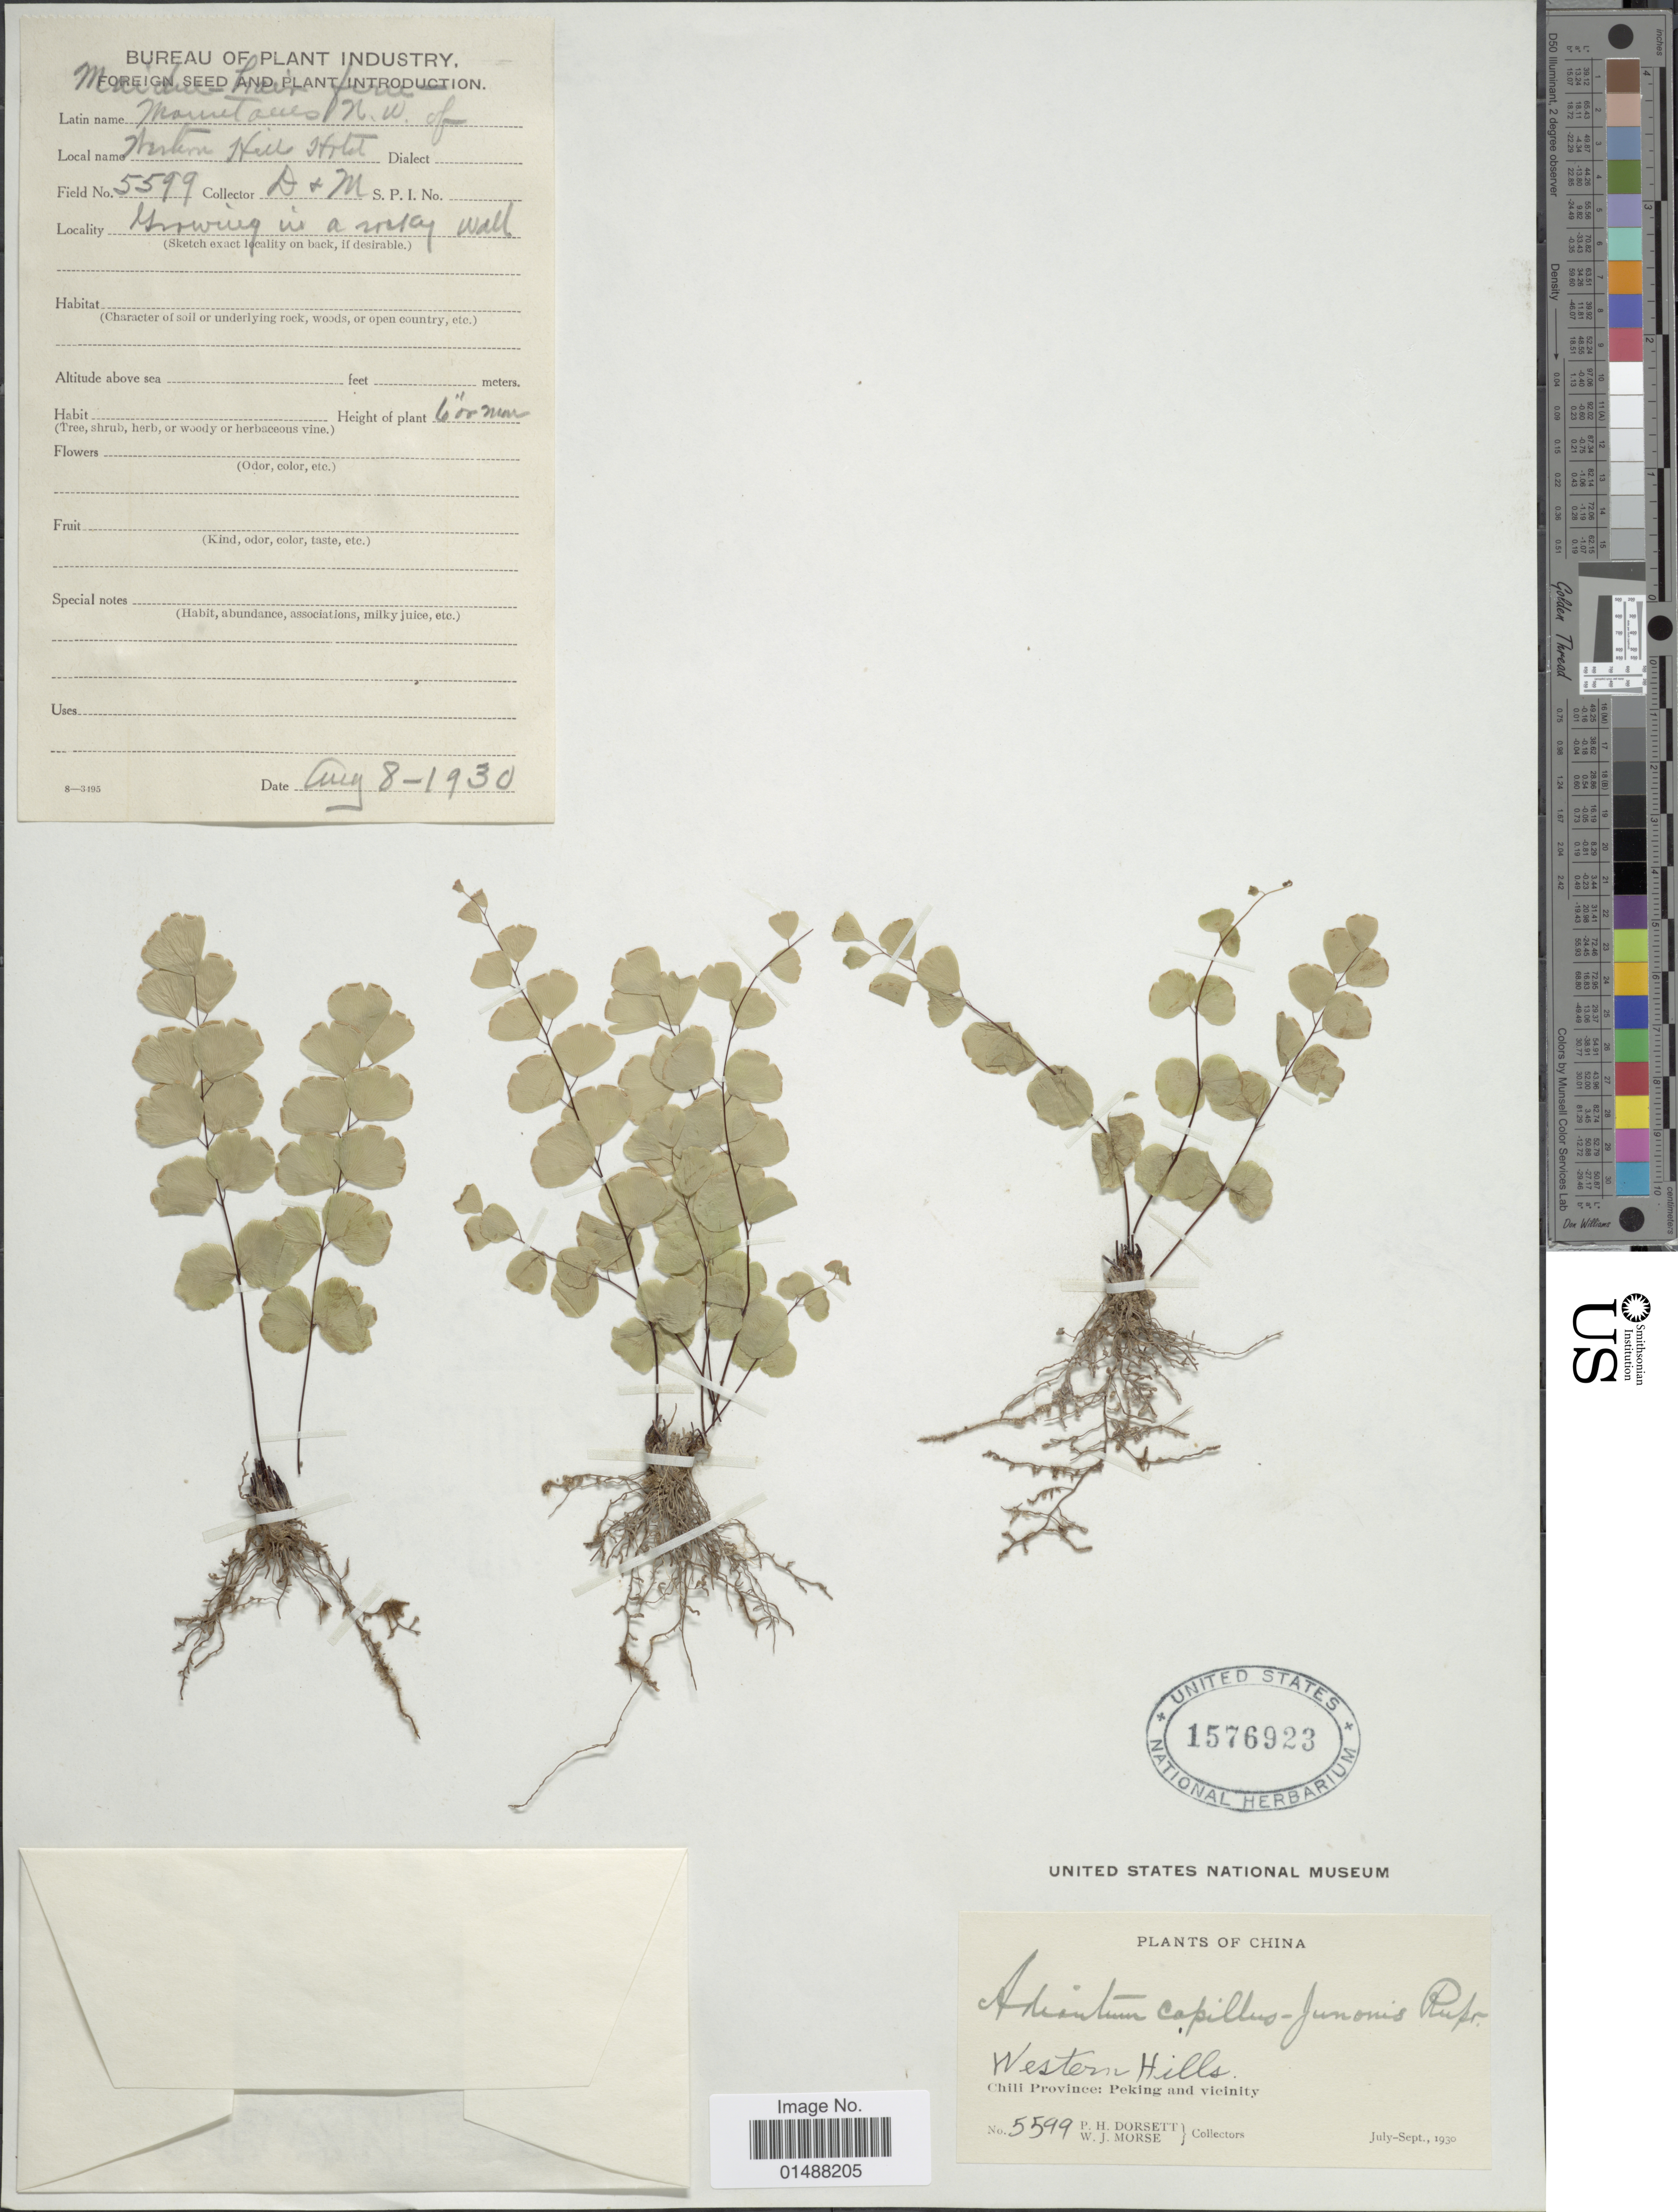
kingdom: Plantae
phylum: Tracheophyta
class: Polypodiopsida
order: Polypodiales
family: Pteridaceae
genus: Adiantum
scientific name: Adiantum capillus-junonis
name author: Rupr.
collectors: P. H. Dorsett & W. J. Morse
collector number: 5599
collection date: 1930-07/1930-09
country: China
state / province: Beijing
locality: Western Hills, Chili Province: Peking and vicinity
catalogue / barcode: US 1576923